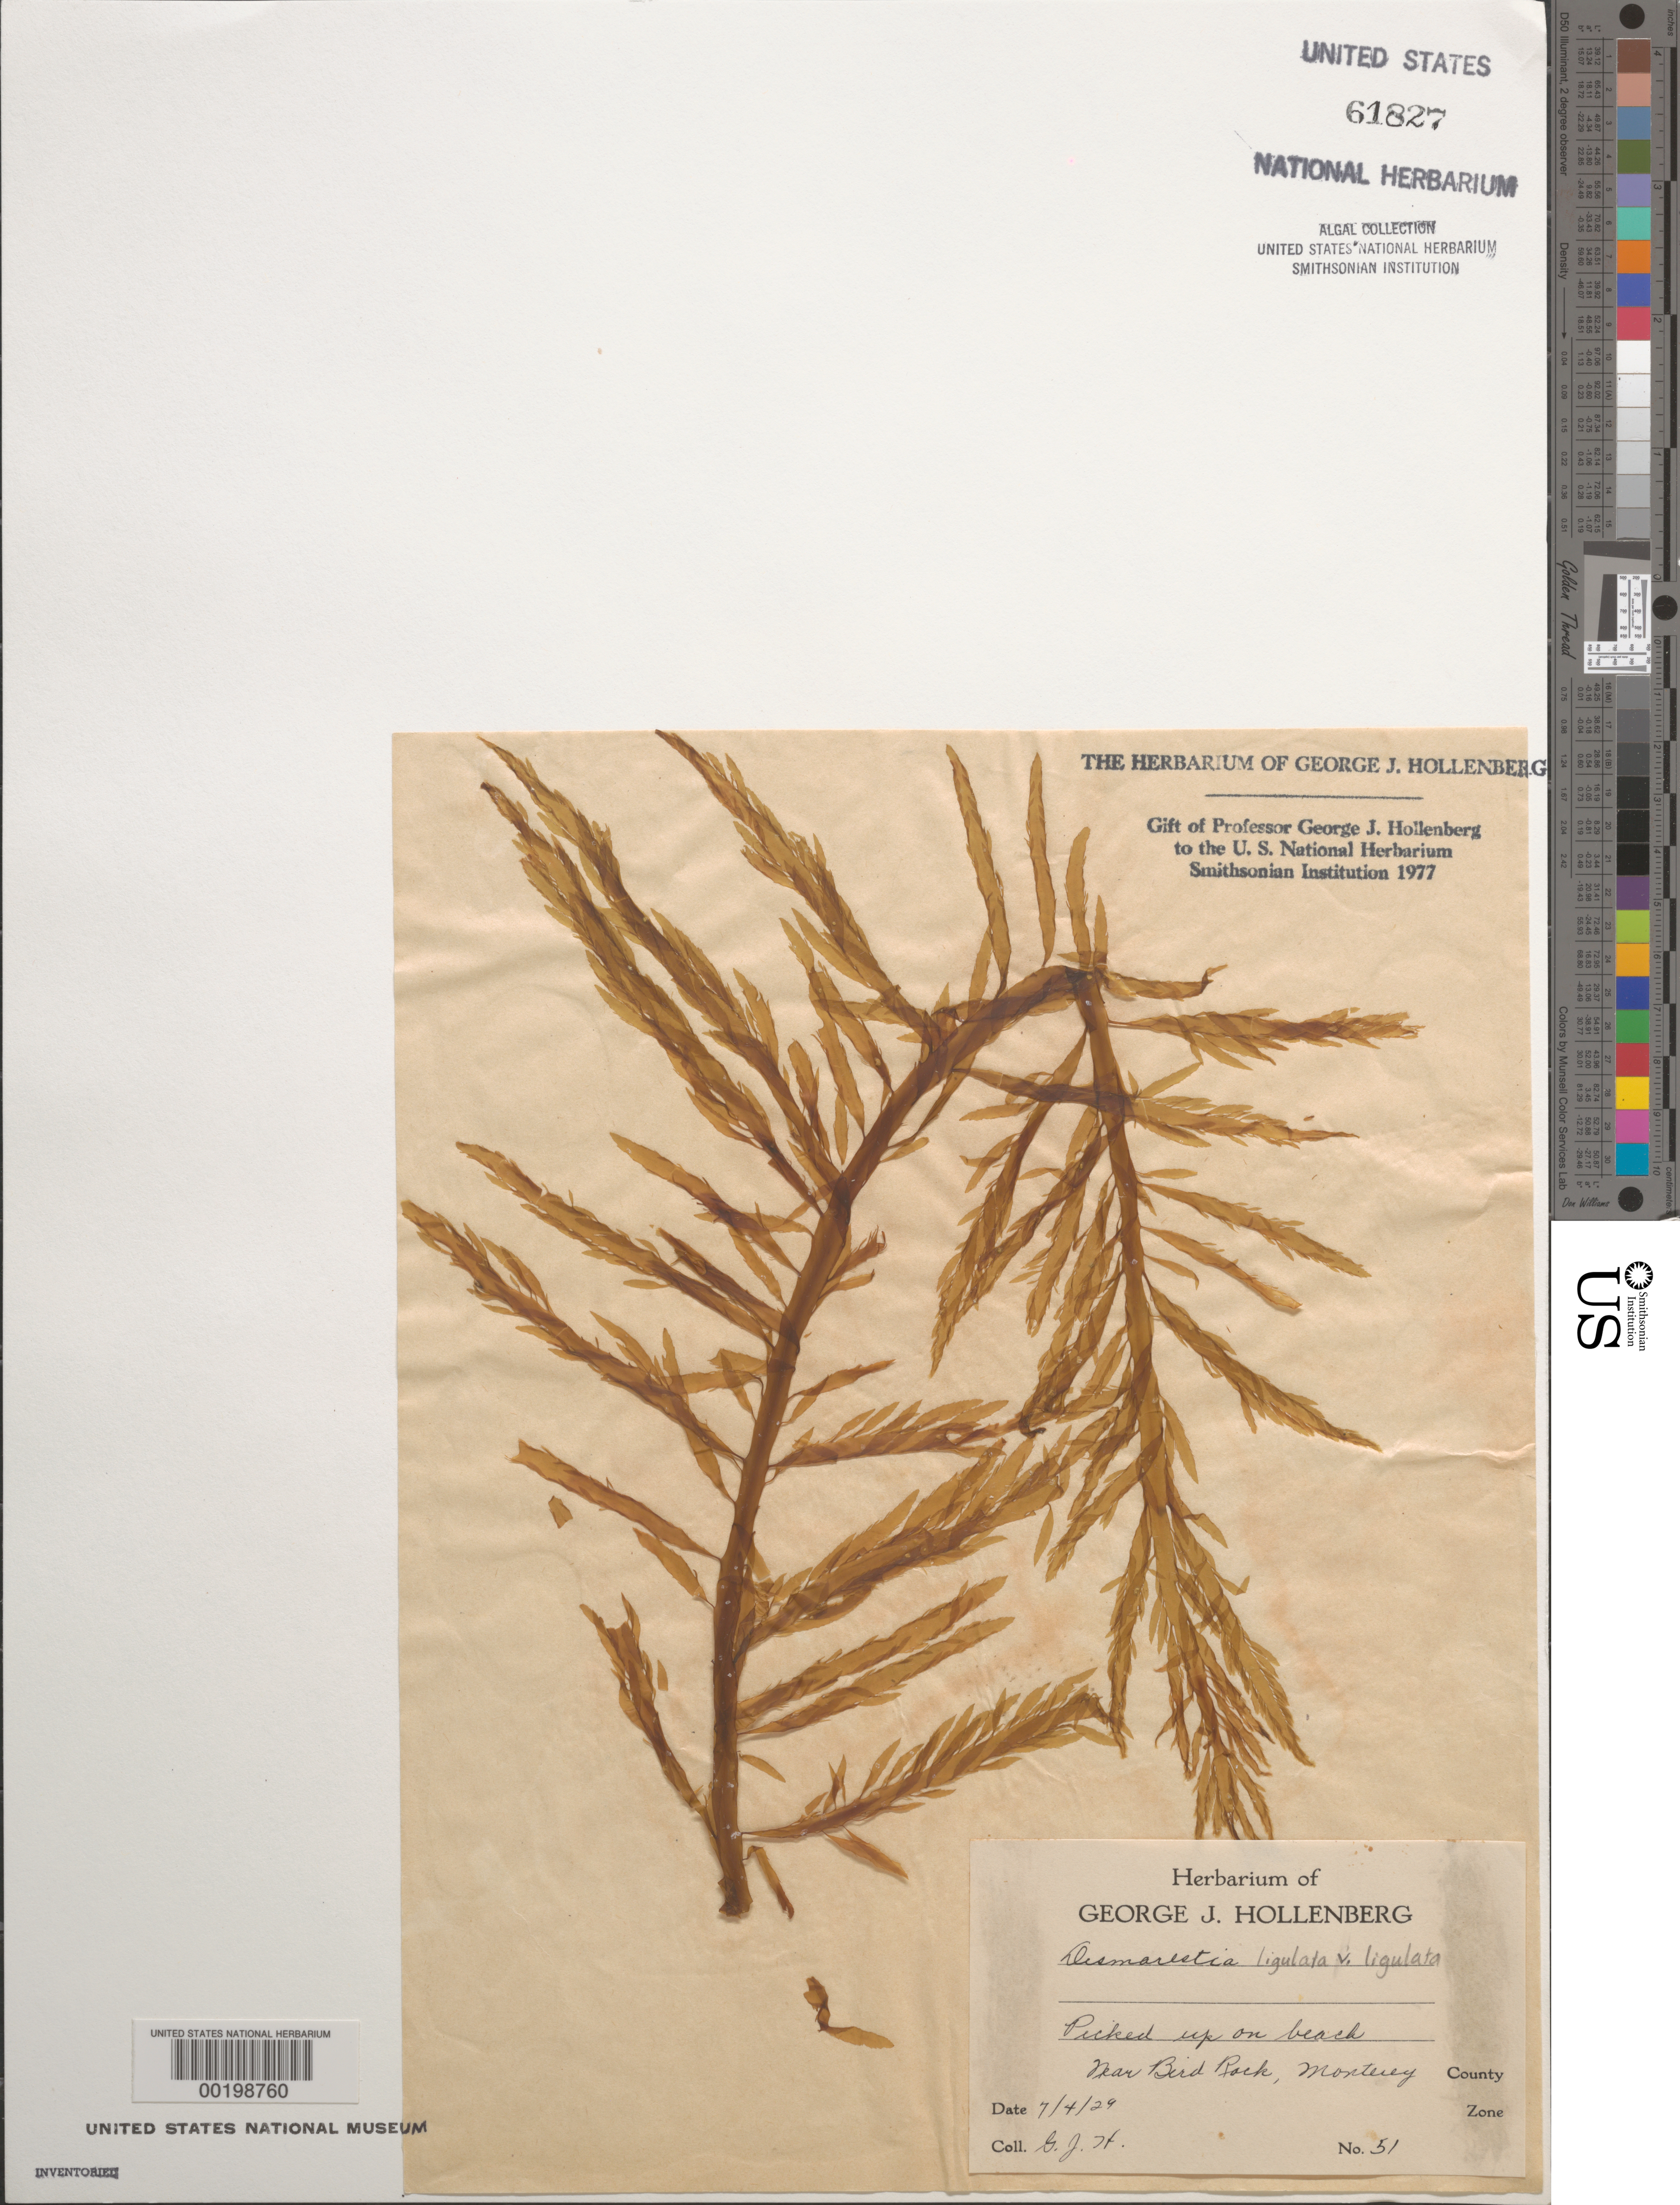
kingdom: Chromista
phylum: Ochrophyta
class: Phaeophyceae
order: Desmarestiales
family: Desmarestiaceae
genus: Desmarestia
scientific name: Desmarestia ligulata var. ligulata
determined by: Hollenberg, George J.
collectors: G. Hollenberg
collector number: GJH 51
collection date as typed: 04 Jul 1929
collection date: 1929-07-04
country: United States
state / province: California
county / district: Monterey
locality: Near Bird Rock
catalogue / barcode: US 61827